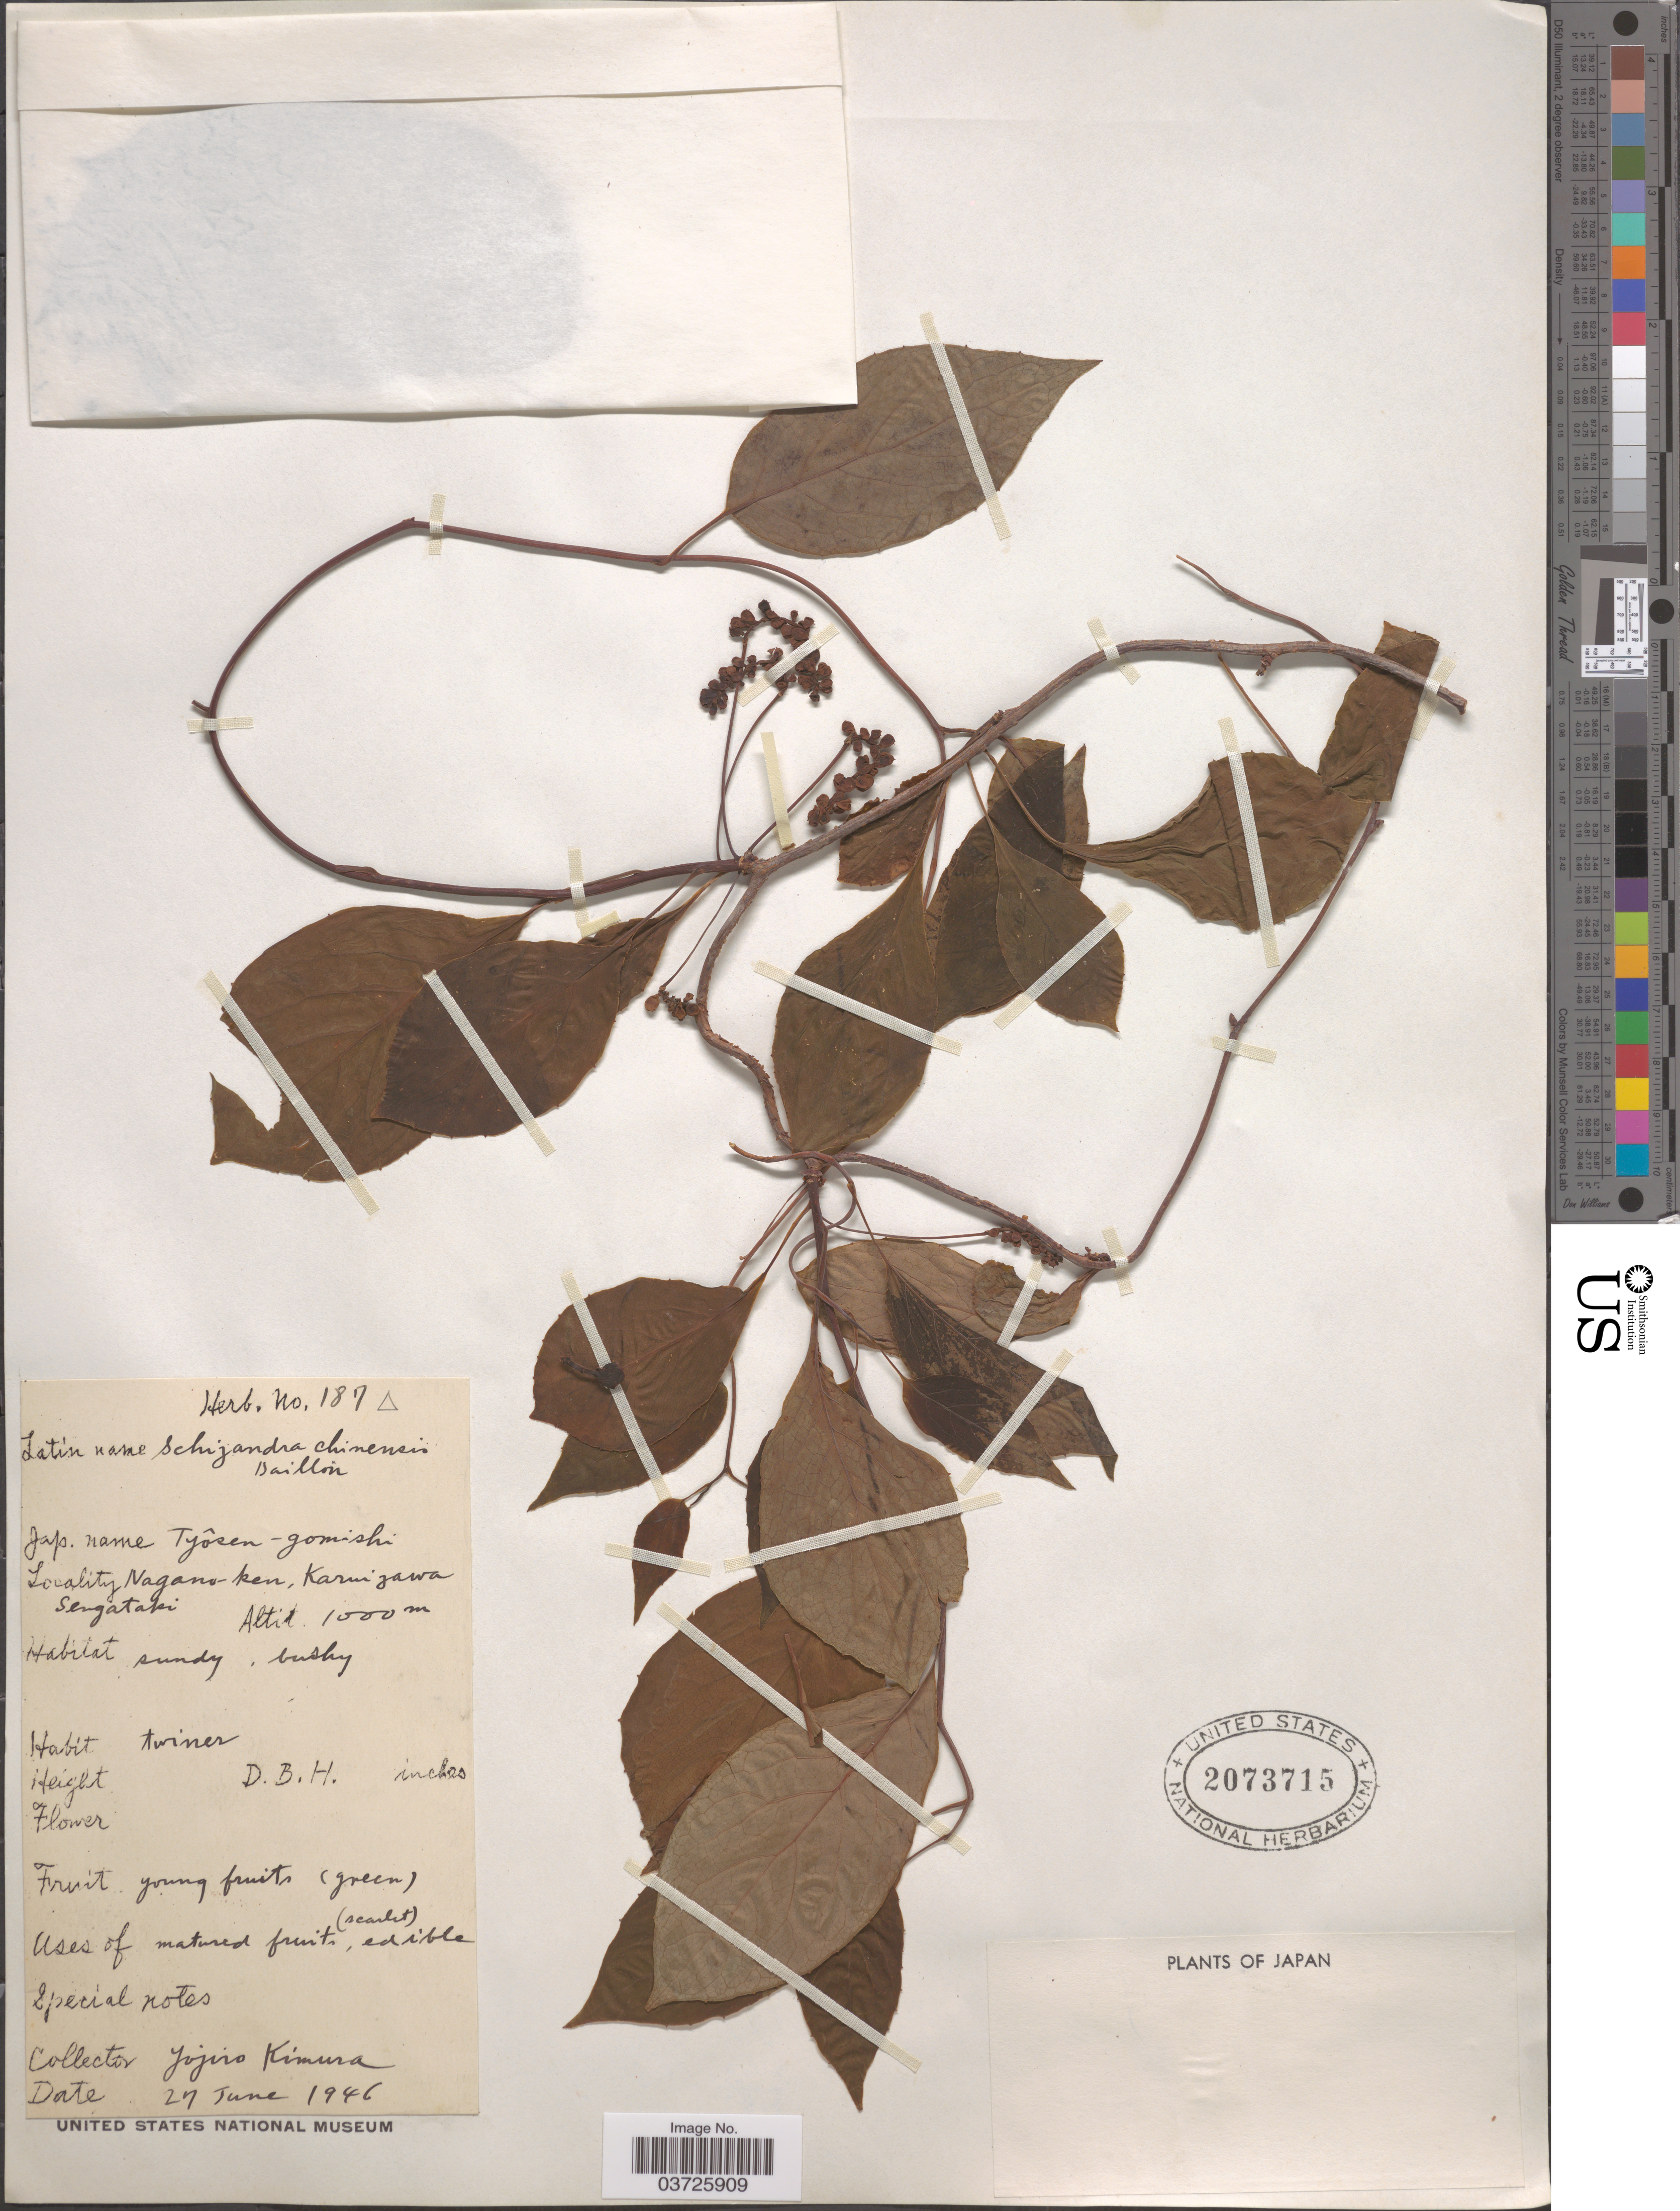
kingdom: Plantae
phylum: Tracheophyta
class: Magnoliopsida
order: Austrobaileyales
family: Schisandraceae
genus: Schisandra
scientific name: Schisandra chinensis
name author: (Turcz.) Baill.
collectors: Y. Kimura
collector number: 187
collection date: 1946-06-27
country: Japan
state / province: Nagano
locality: Nagano-ken, Karuizawa. Sengataki.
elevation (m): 1500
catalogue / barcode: US 2073715